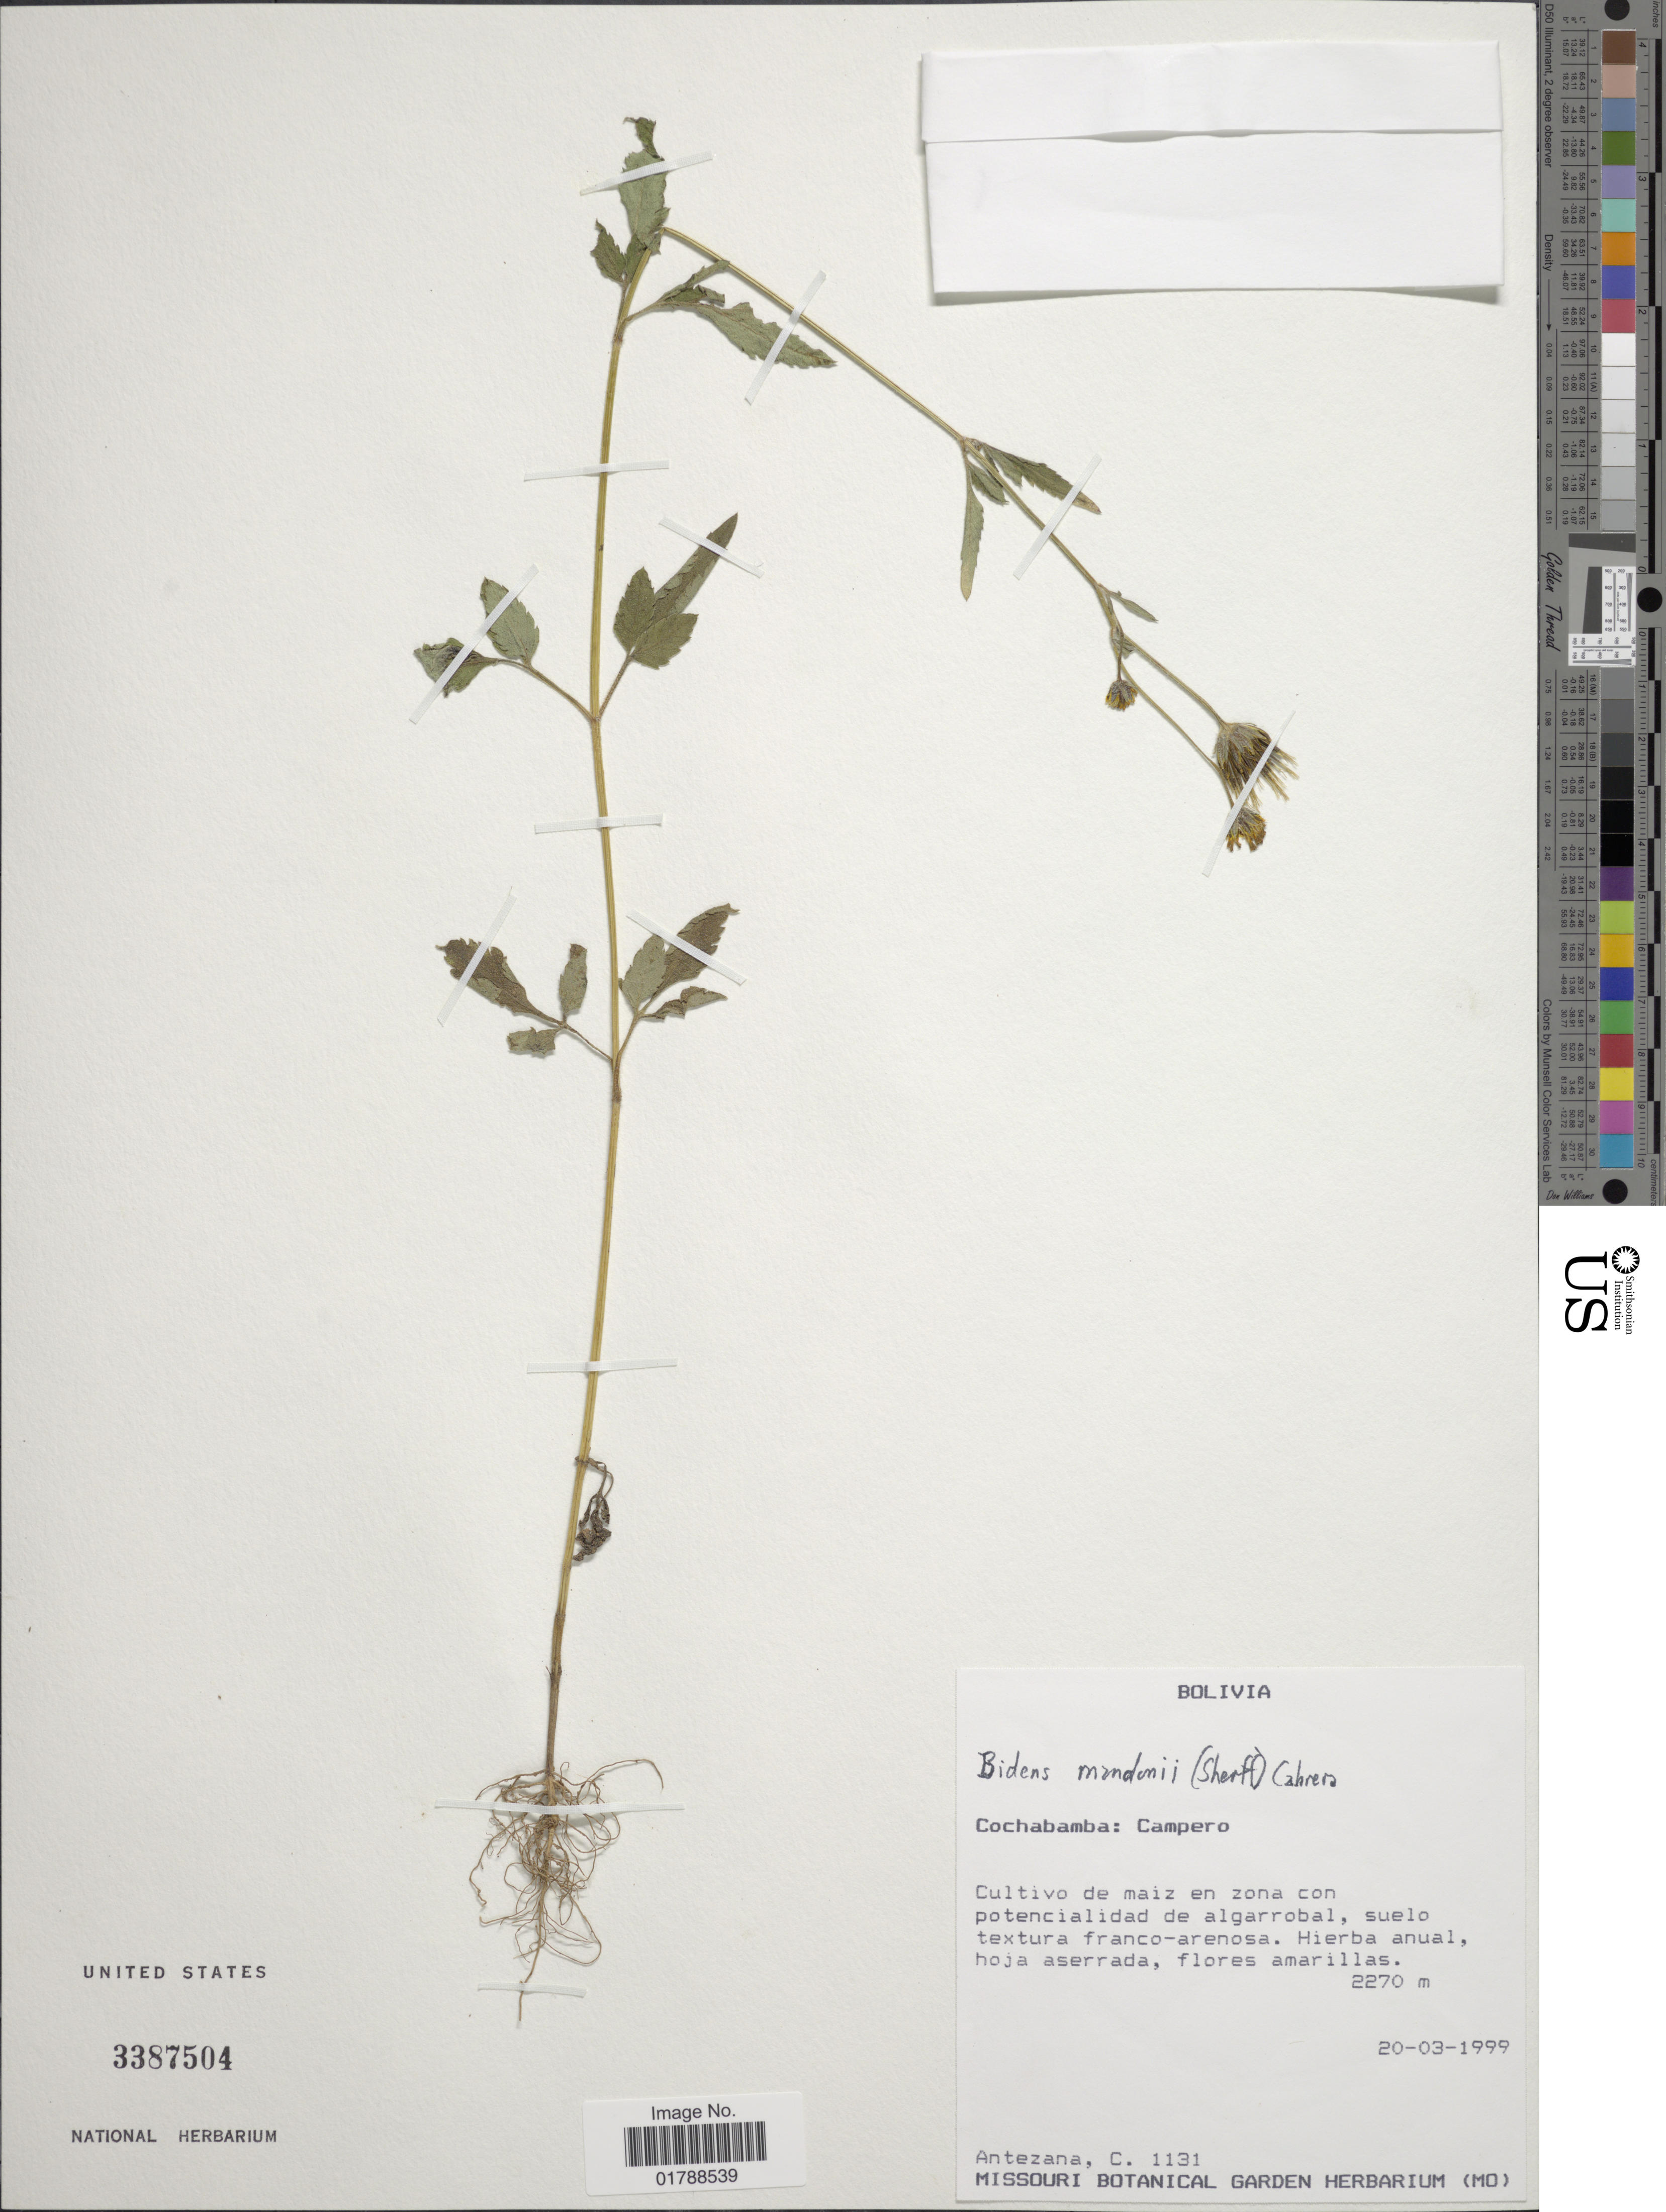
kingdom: Plantae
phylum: Tracheophyta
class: Magnoliopsida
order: Asterales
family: Asteraceae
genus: Bidens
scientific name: Bidens mandonii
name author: (Sherff) Cabrera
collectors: C. Antezana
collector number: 1131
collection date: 1999-03-20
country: Bolivia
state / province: Cochabamba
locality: Campero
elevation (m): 2270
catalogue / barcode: US 3387504